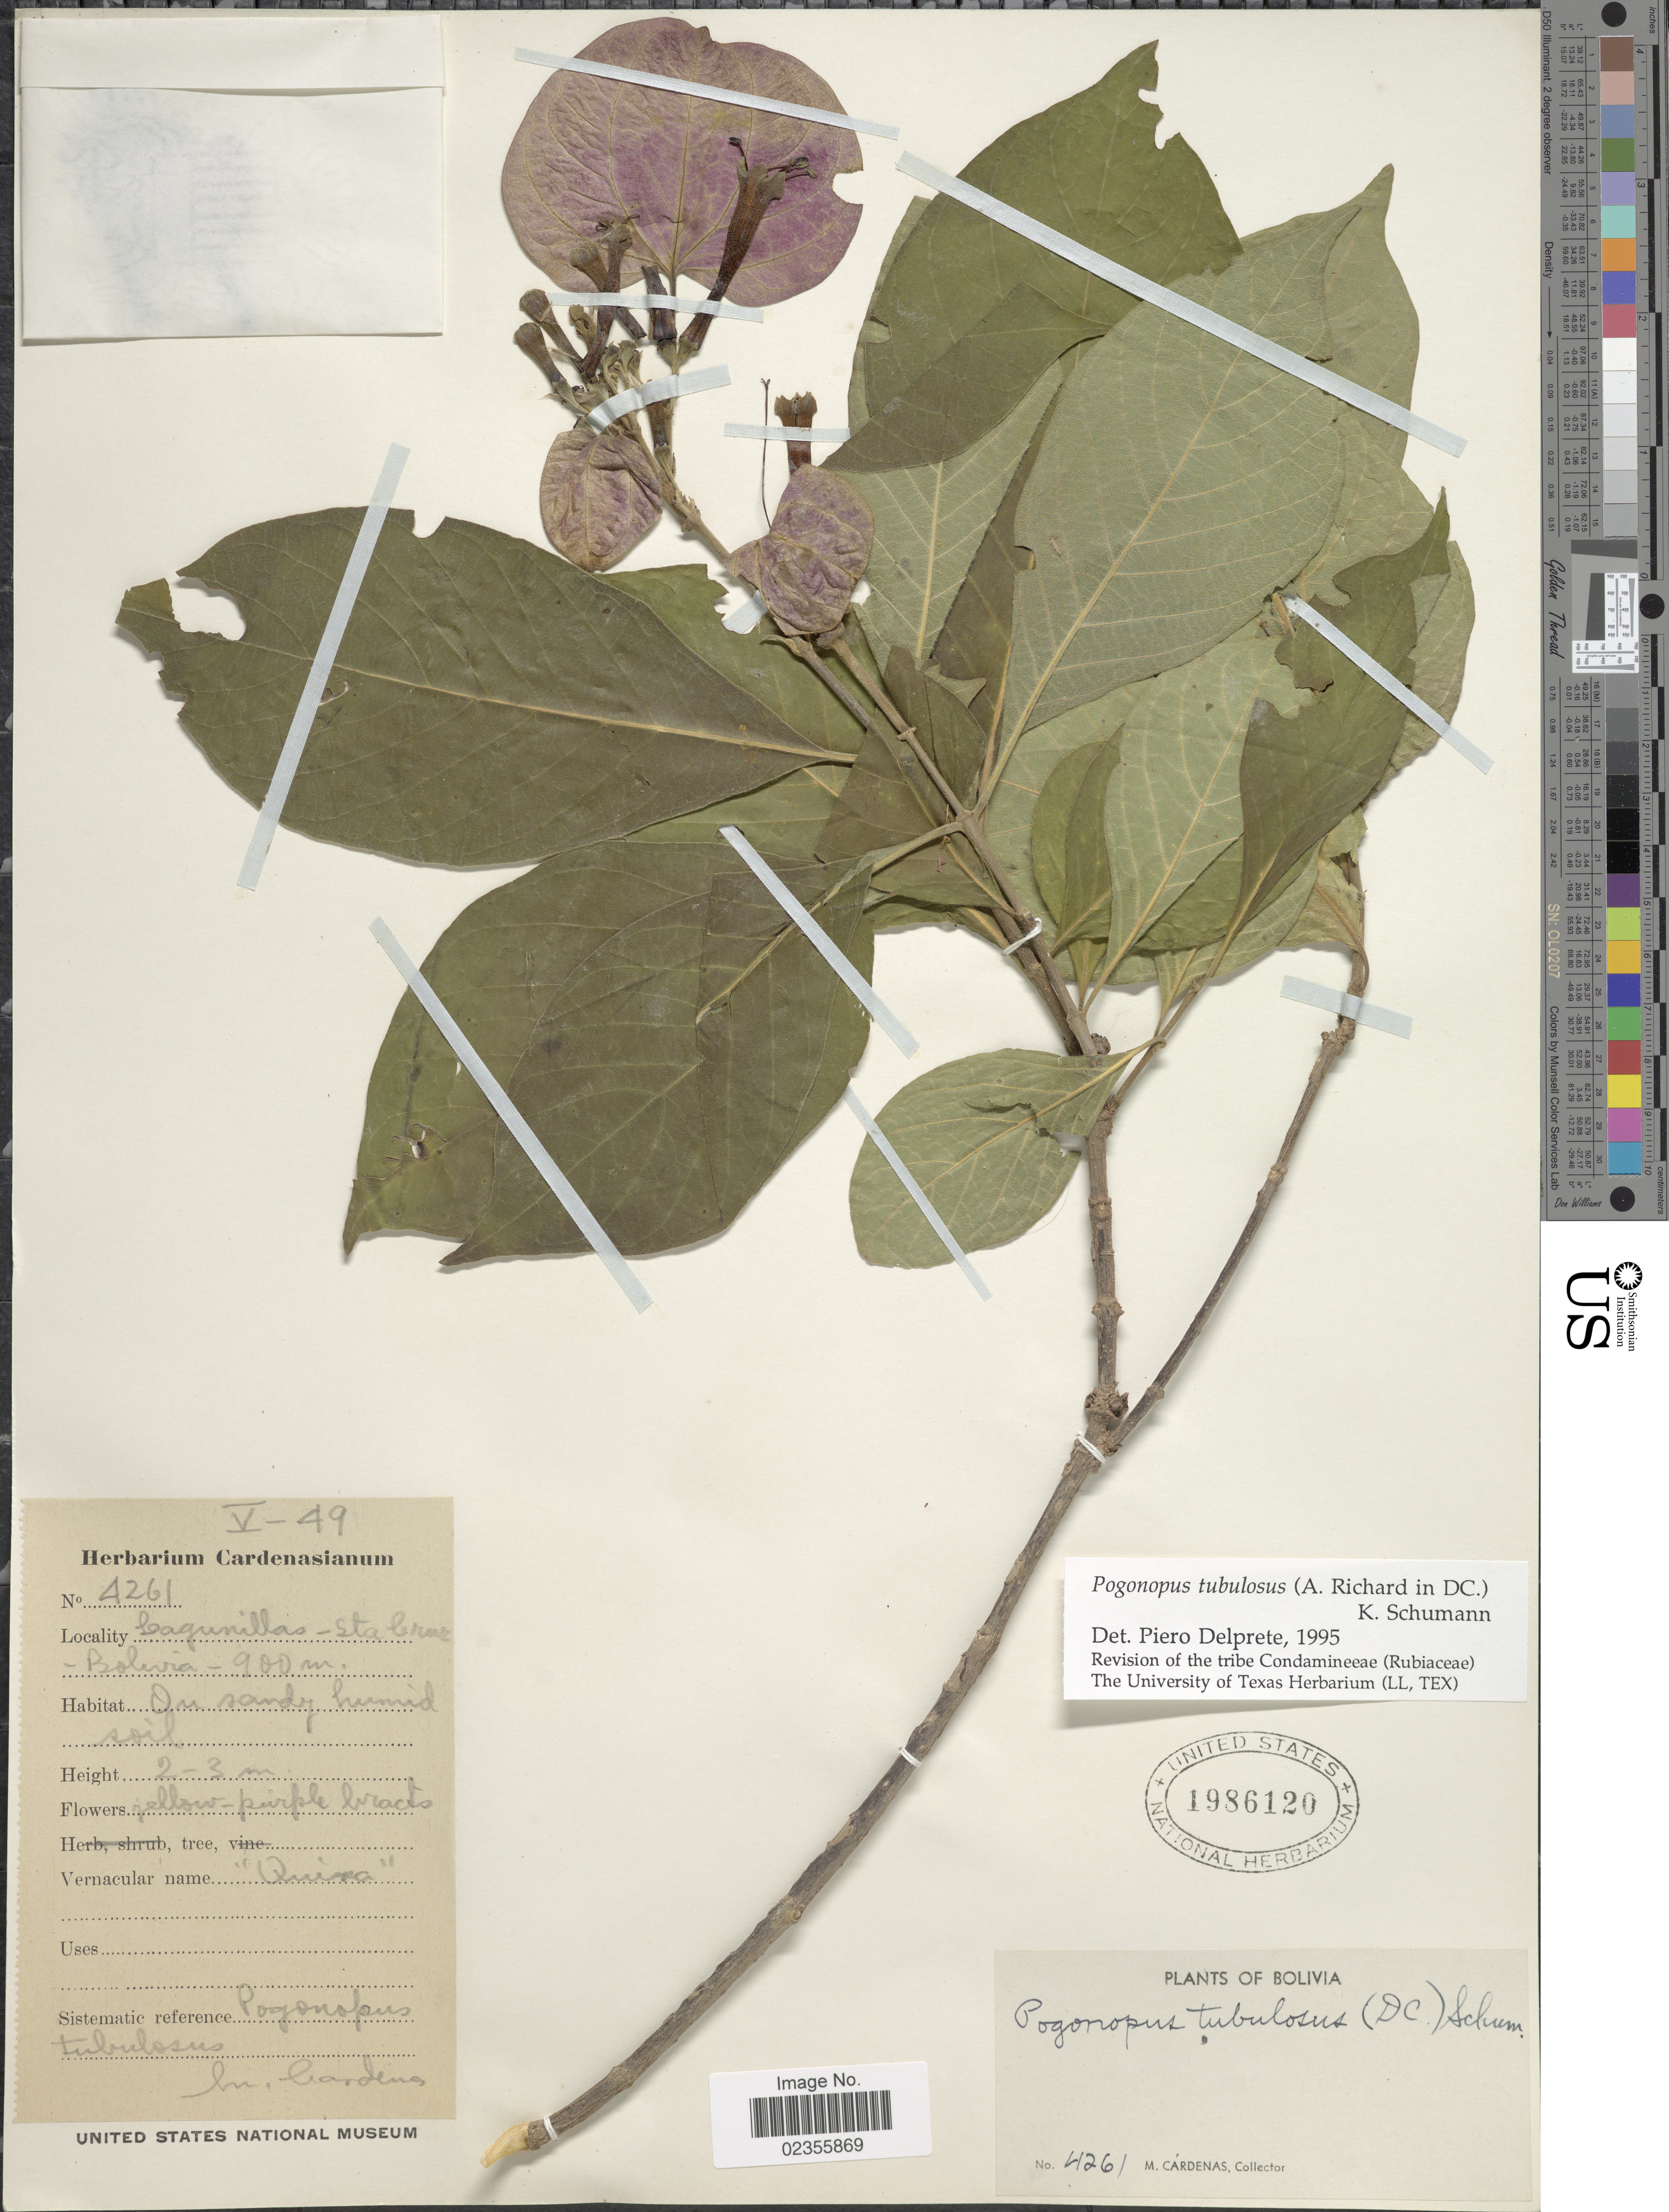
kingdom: Plantae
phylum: Tracheophyta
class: Magnoliopsida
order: Gentianales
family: Rubiaceae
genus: Pogonopus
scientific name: Pogonopus tubulosus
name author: (A. Rich. in DC.) K. Schum.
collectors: M. Cárdenas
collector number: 4261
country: Bolivia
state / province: Santa Cruz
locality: Lagunillas - Sta Cruz - Bolivia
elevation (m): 900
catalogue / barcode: US 1986120